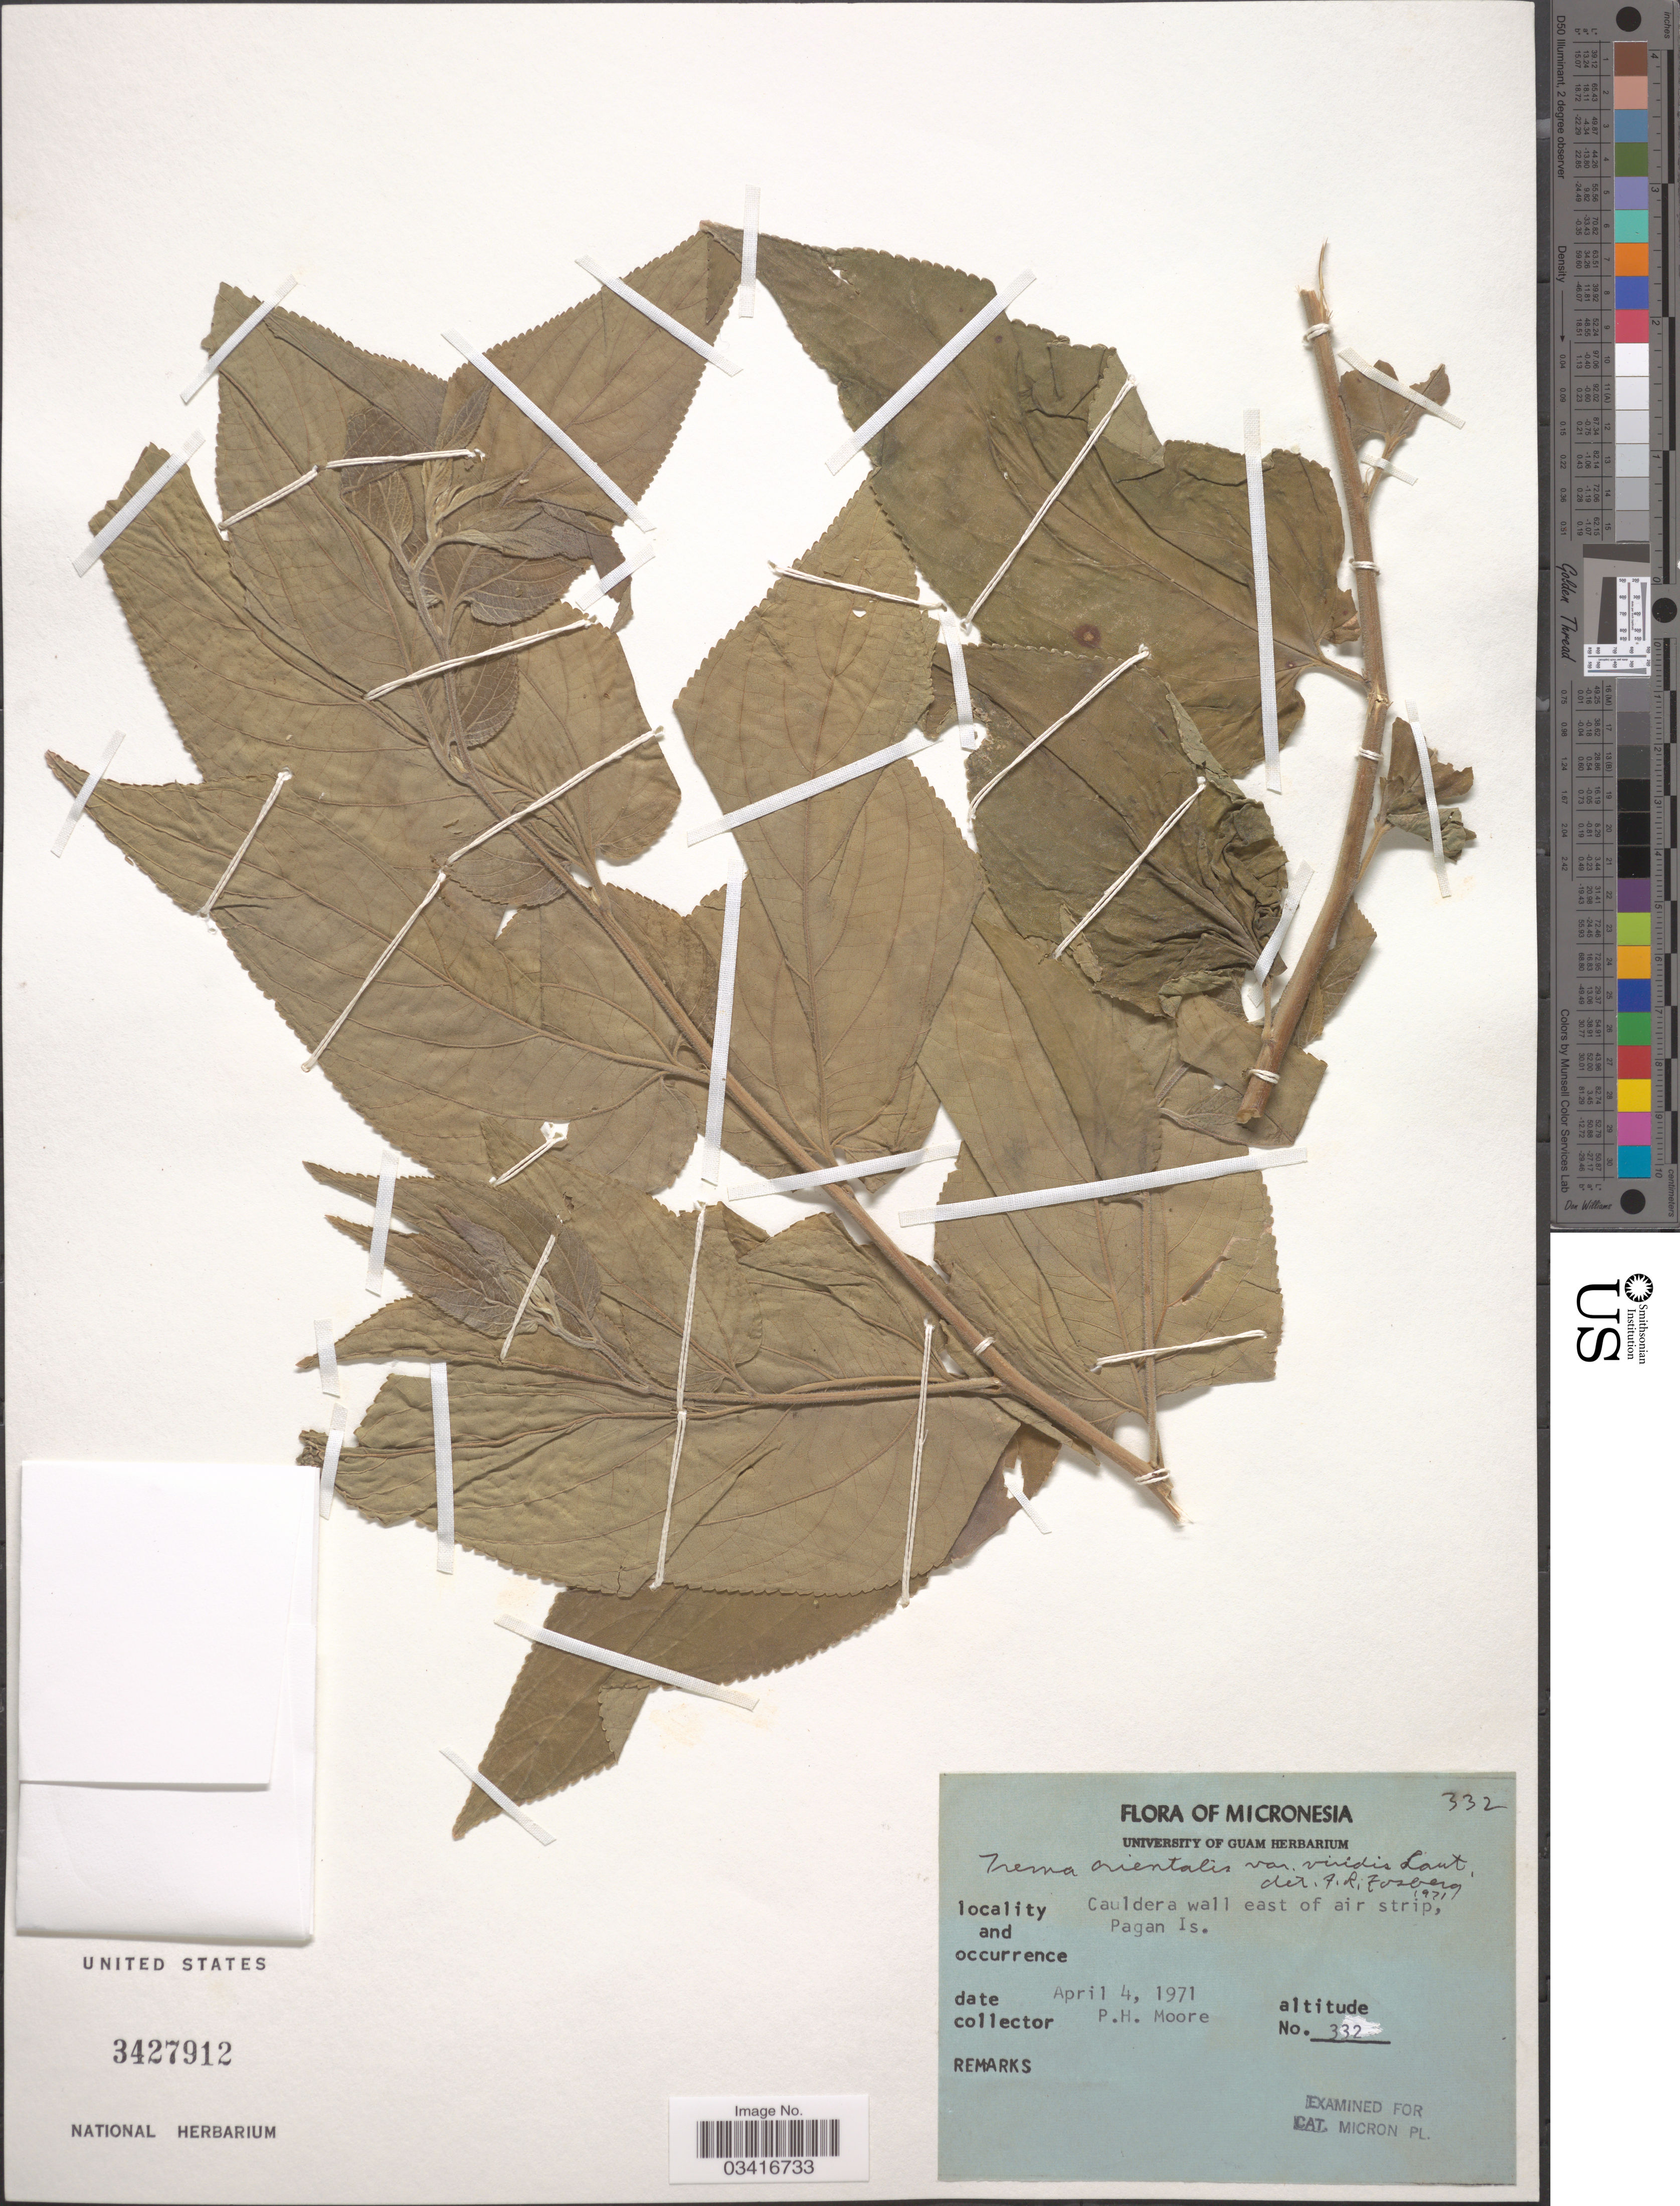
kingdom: Plantae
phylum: Tracheophyta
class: Magnoliopsida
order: Rosales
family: Cannabaceae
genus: Trema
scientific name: Trema orientale var. viridis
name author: (L.) Blume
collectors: P. H. Moore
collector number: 332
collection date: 1971-04-04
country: Northern Mariana Islands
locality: Micronesia. Cauldera wall east of air strip, Pagan Is.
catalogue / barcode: US 3427912